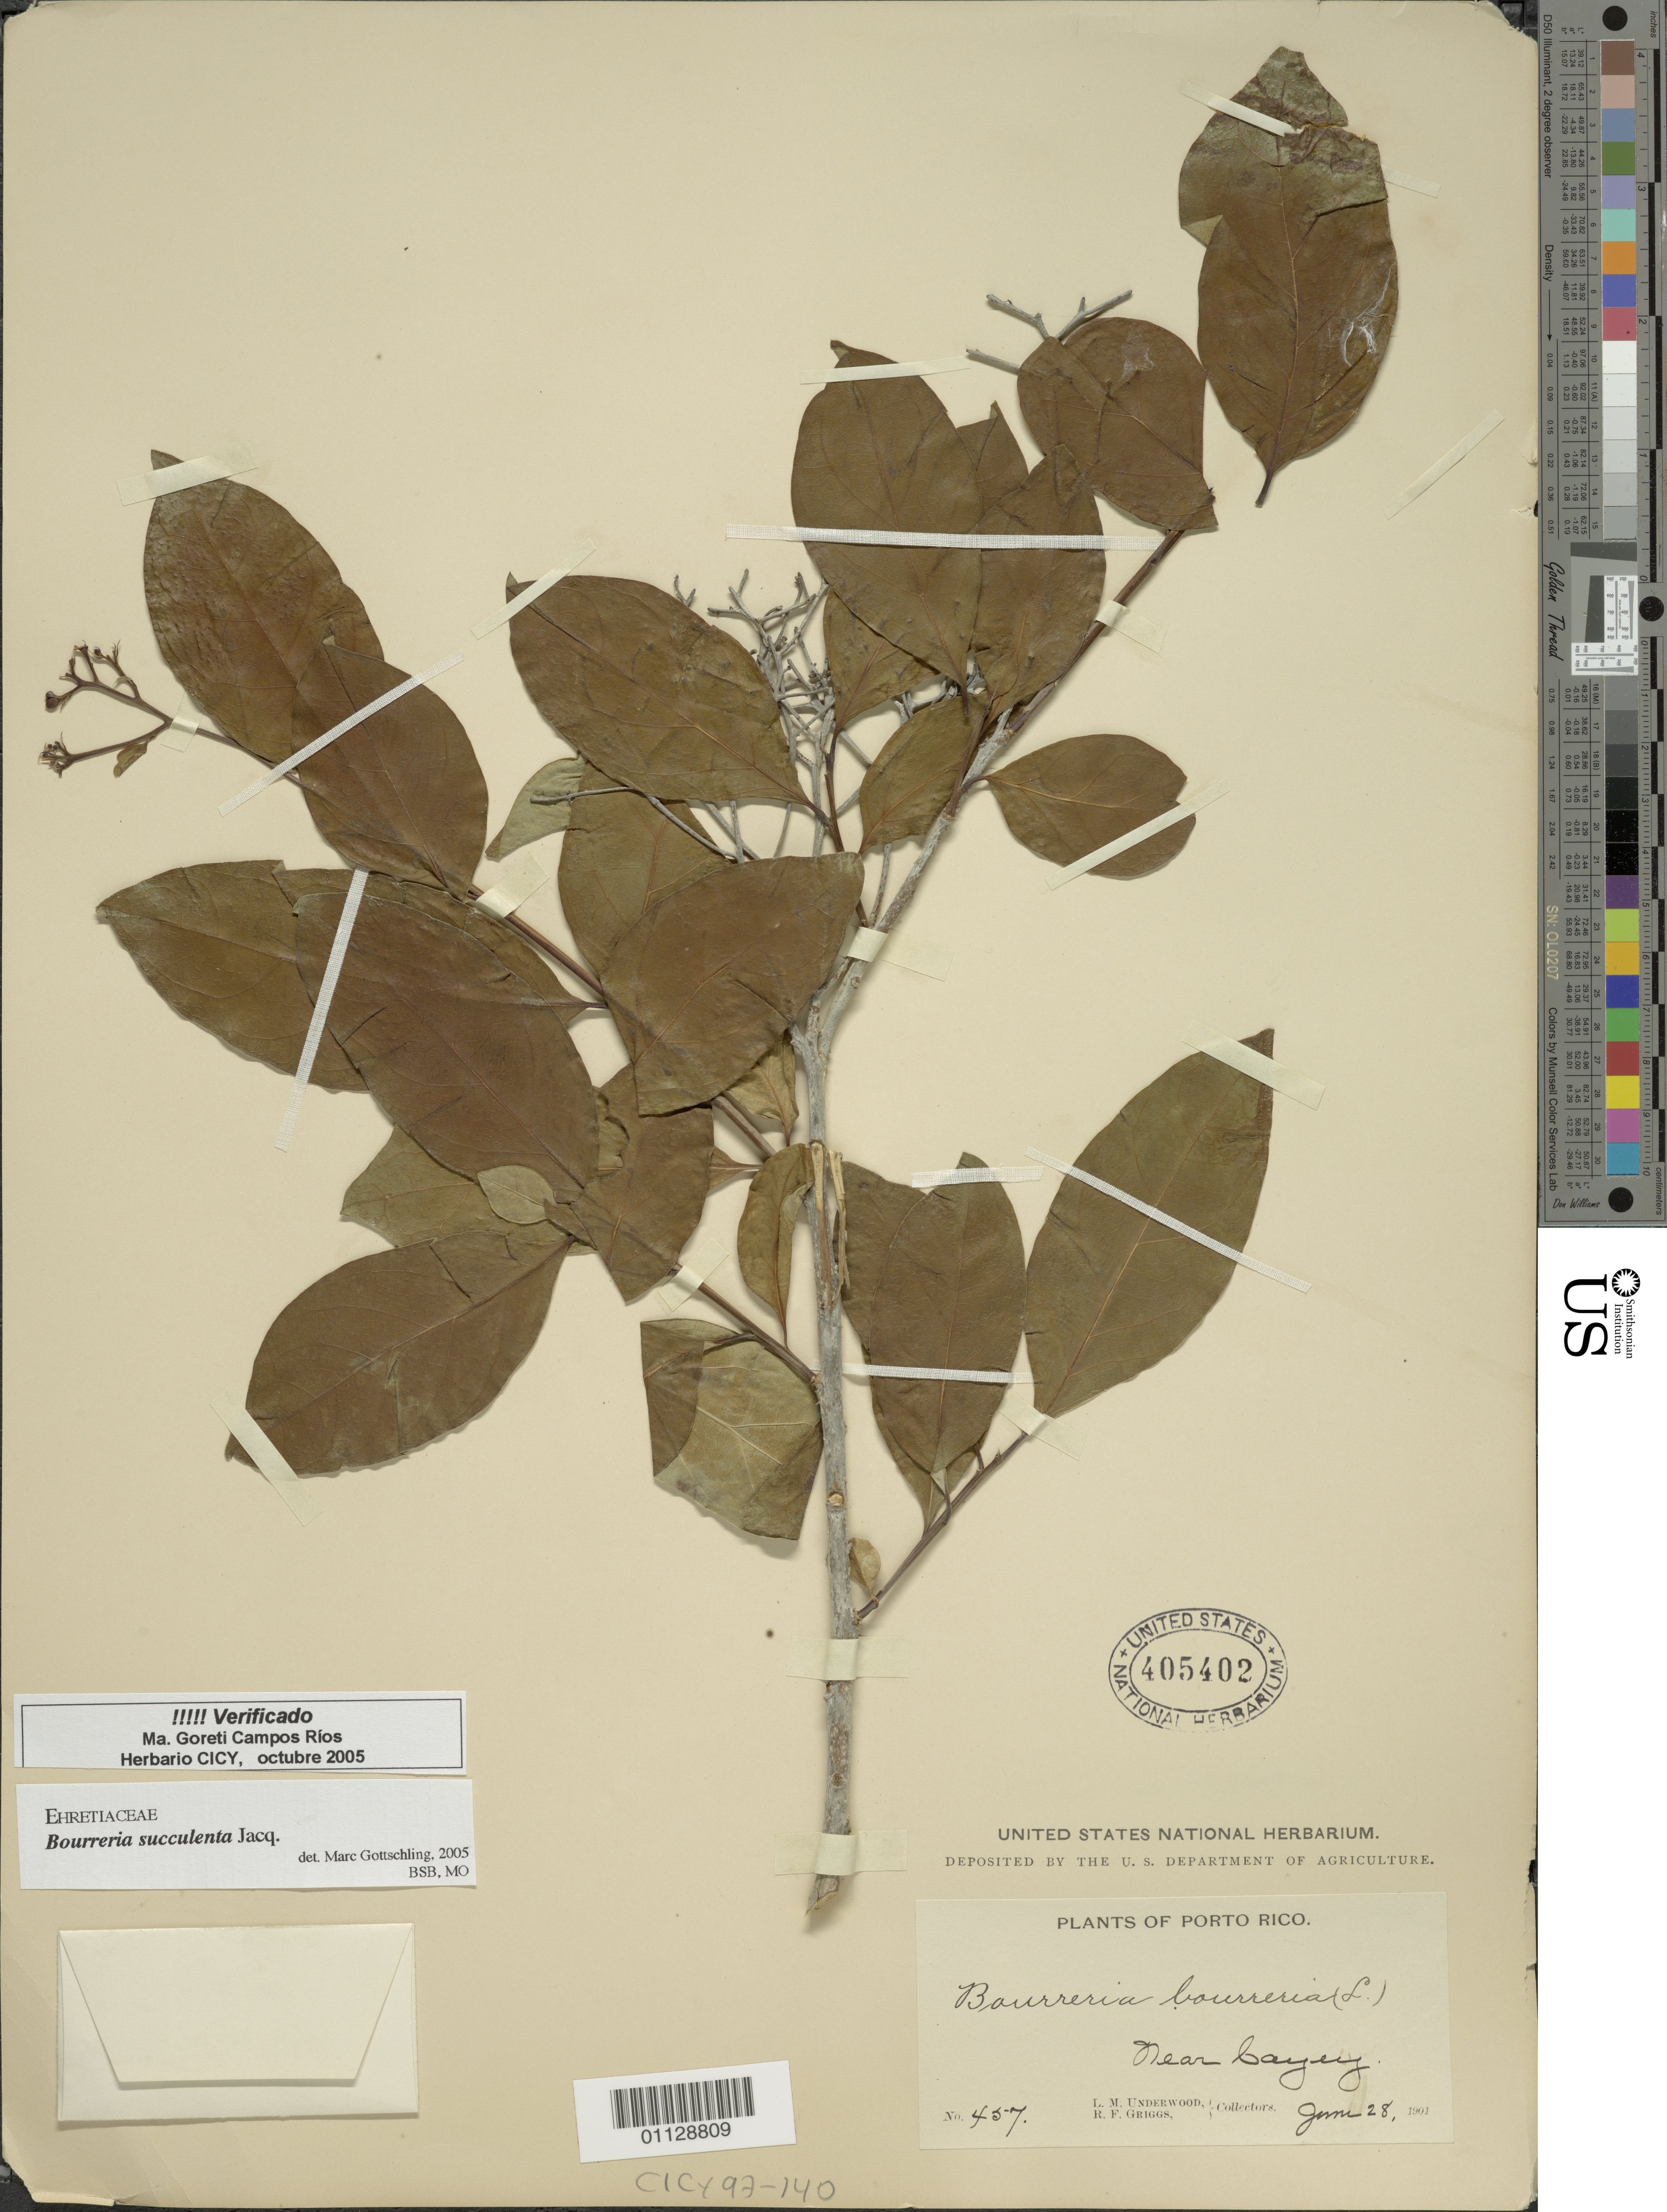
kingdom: Plantae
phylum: Tracheophyta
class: Magnoliopsida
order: Boraginales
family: Ehretiaceae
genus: Bourreria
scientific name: Bourreria succulenta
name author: Jacq.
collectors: L. M. Underwood & R. F. Griggs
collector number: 457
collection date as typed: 28 Jun 1901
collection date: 1901-06-28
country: Puerto Rico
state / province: Cayey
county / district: Cayey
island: Puerto Rico I.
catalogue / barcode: US 405402